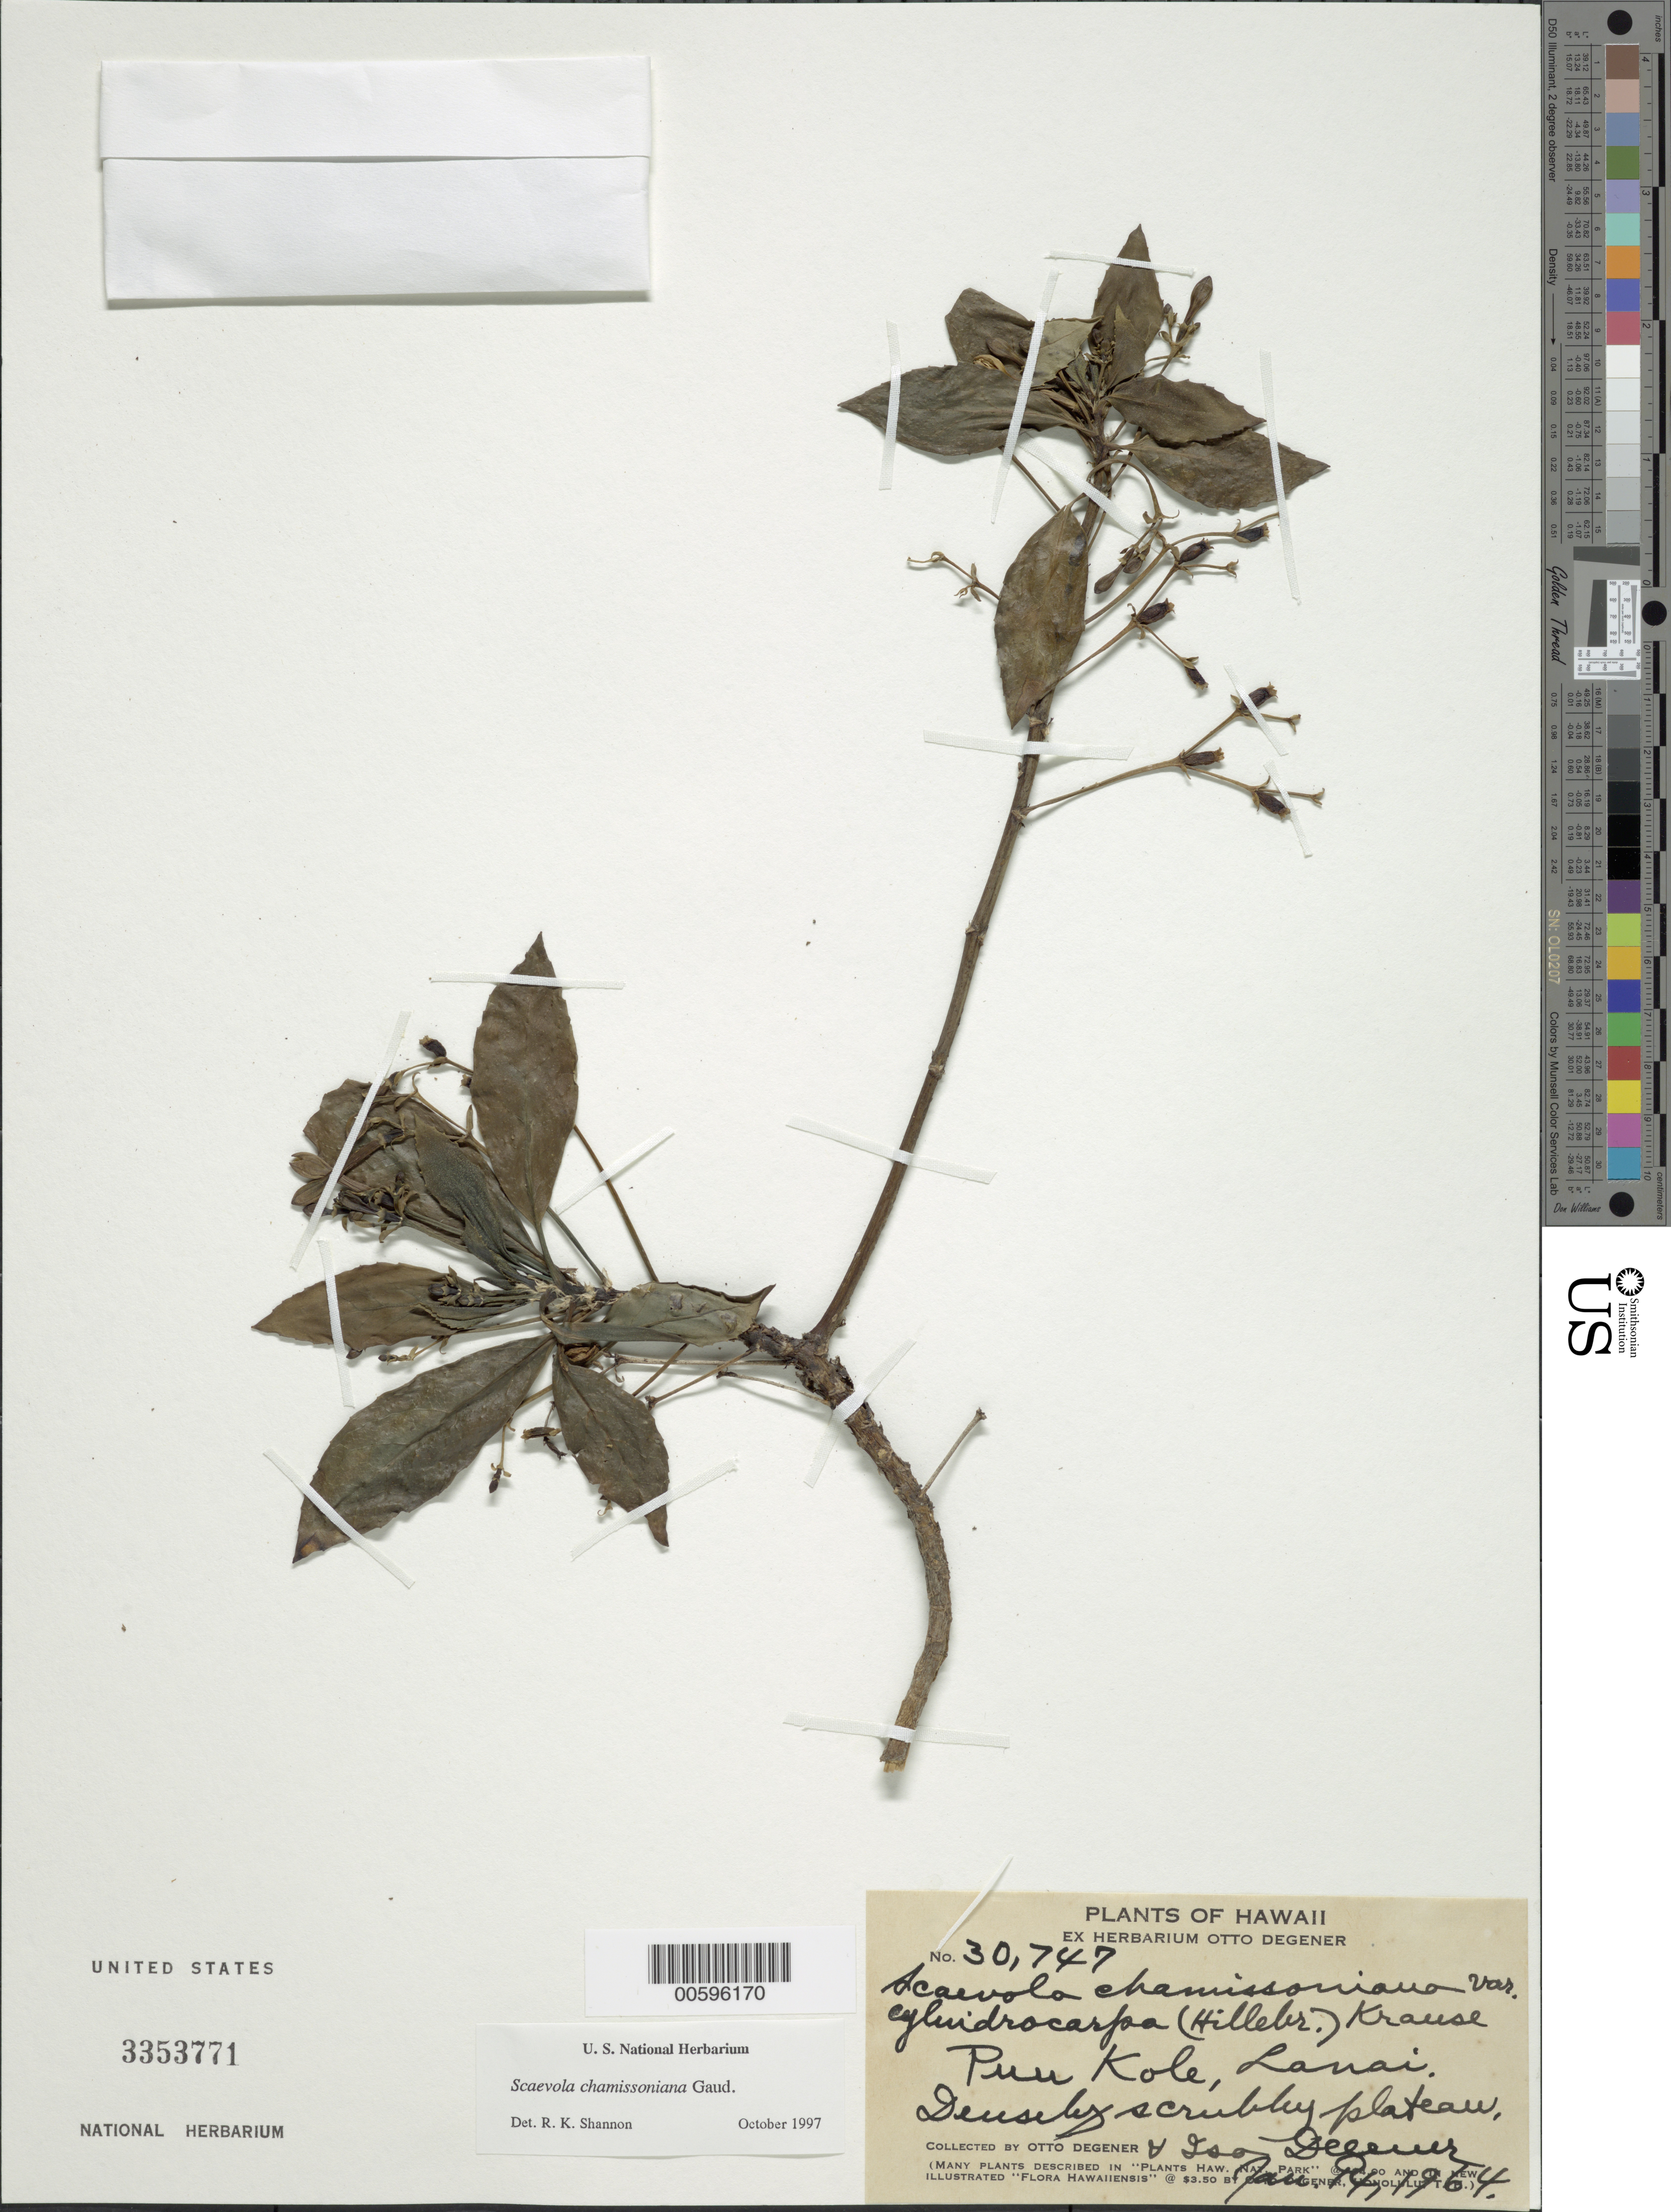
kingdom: Plantae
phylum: Tracheophyta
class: Magnoliopsida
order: Asterales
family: Goodeniaceae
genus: Scaevola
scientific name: Scaevola chamissoniana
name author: Gaudich.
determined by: Shannon, R. K., (UNITED STATES)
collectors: O. Degener & I. Degener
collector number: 30747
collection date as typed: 14 Jan 1964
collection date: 1964-01-14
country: United States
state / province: Hawaii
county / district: Maui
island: Lana'i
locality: Puu Kole.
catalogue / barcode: US 3353771